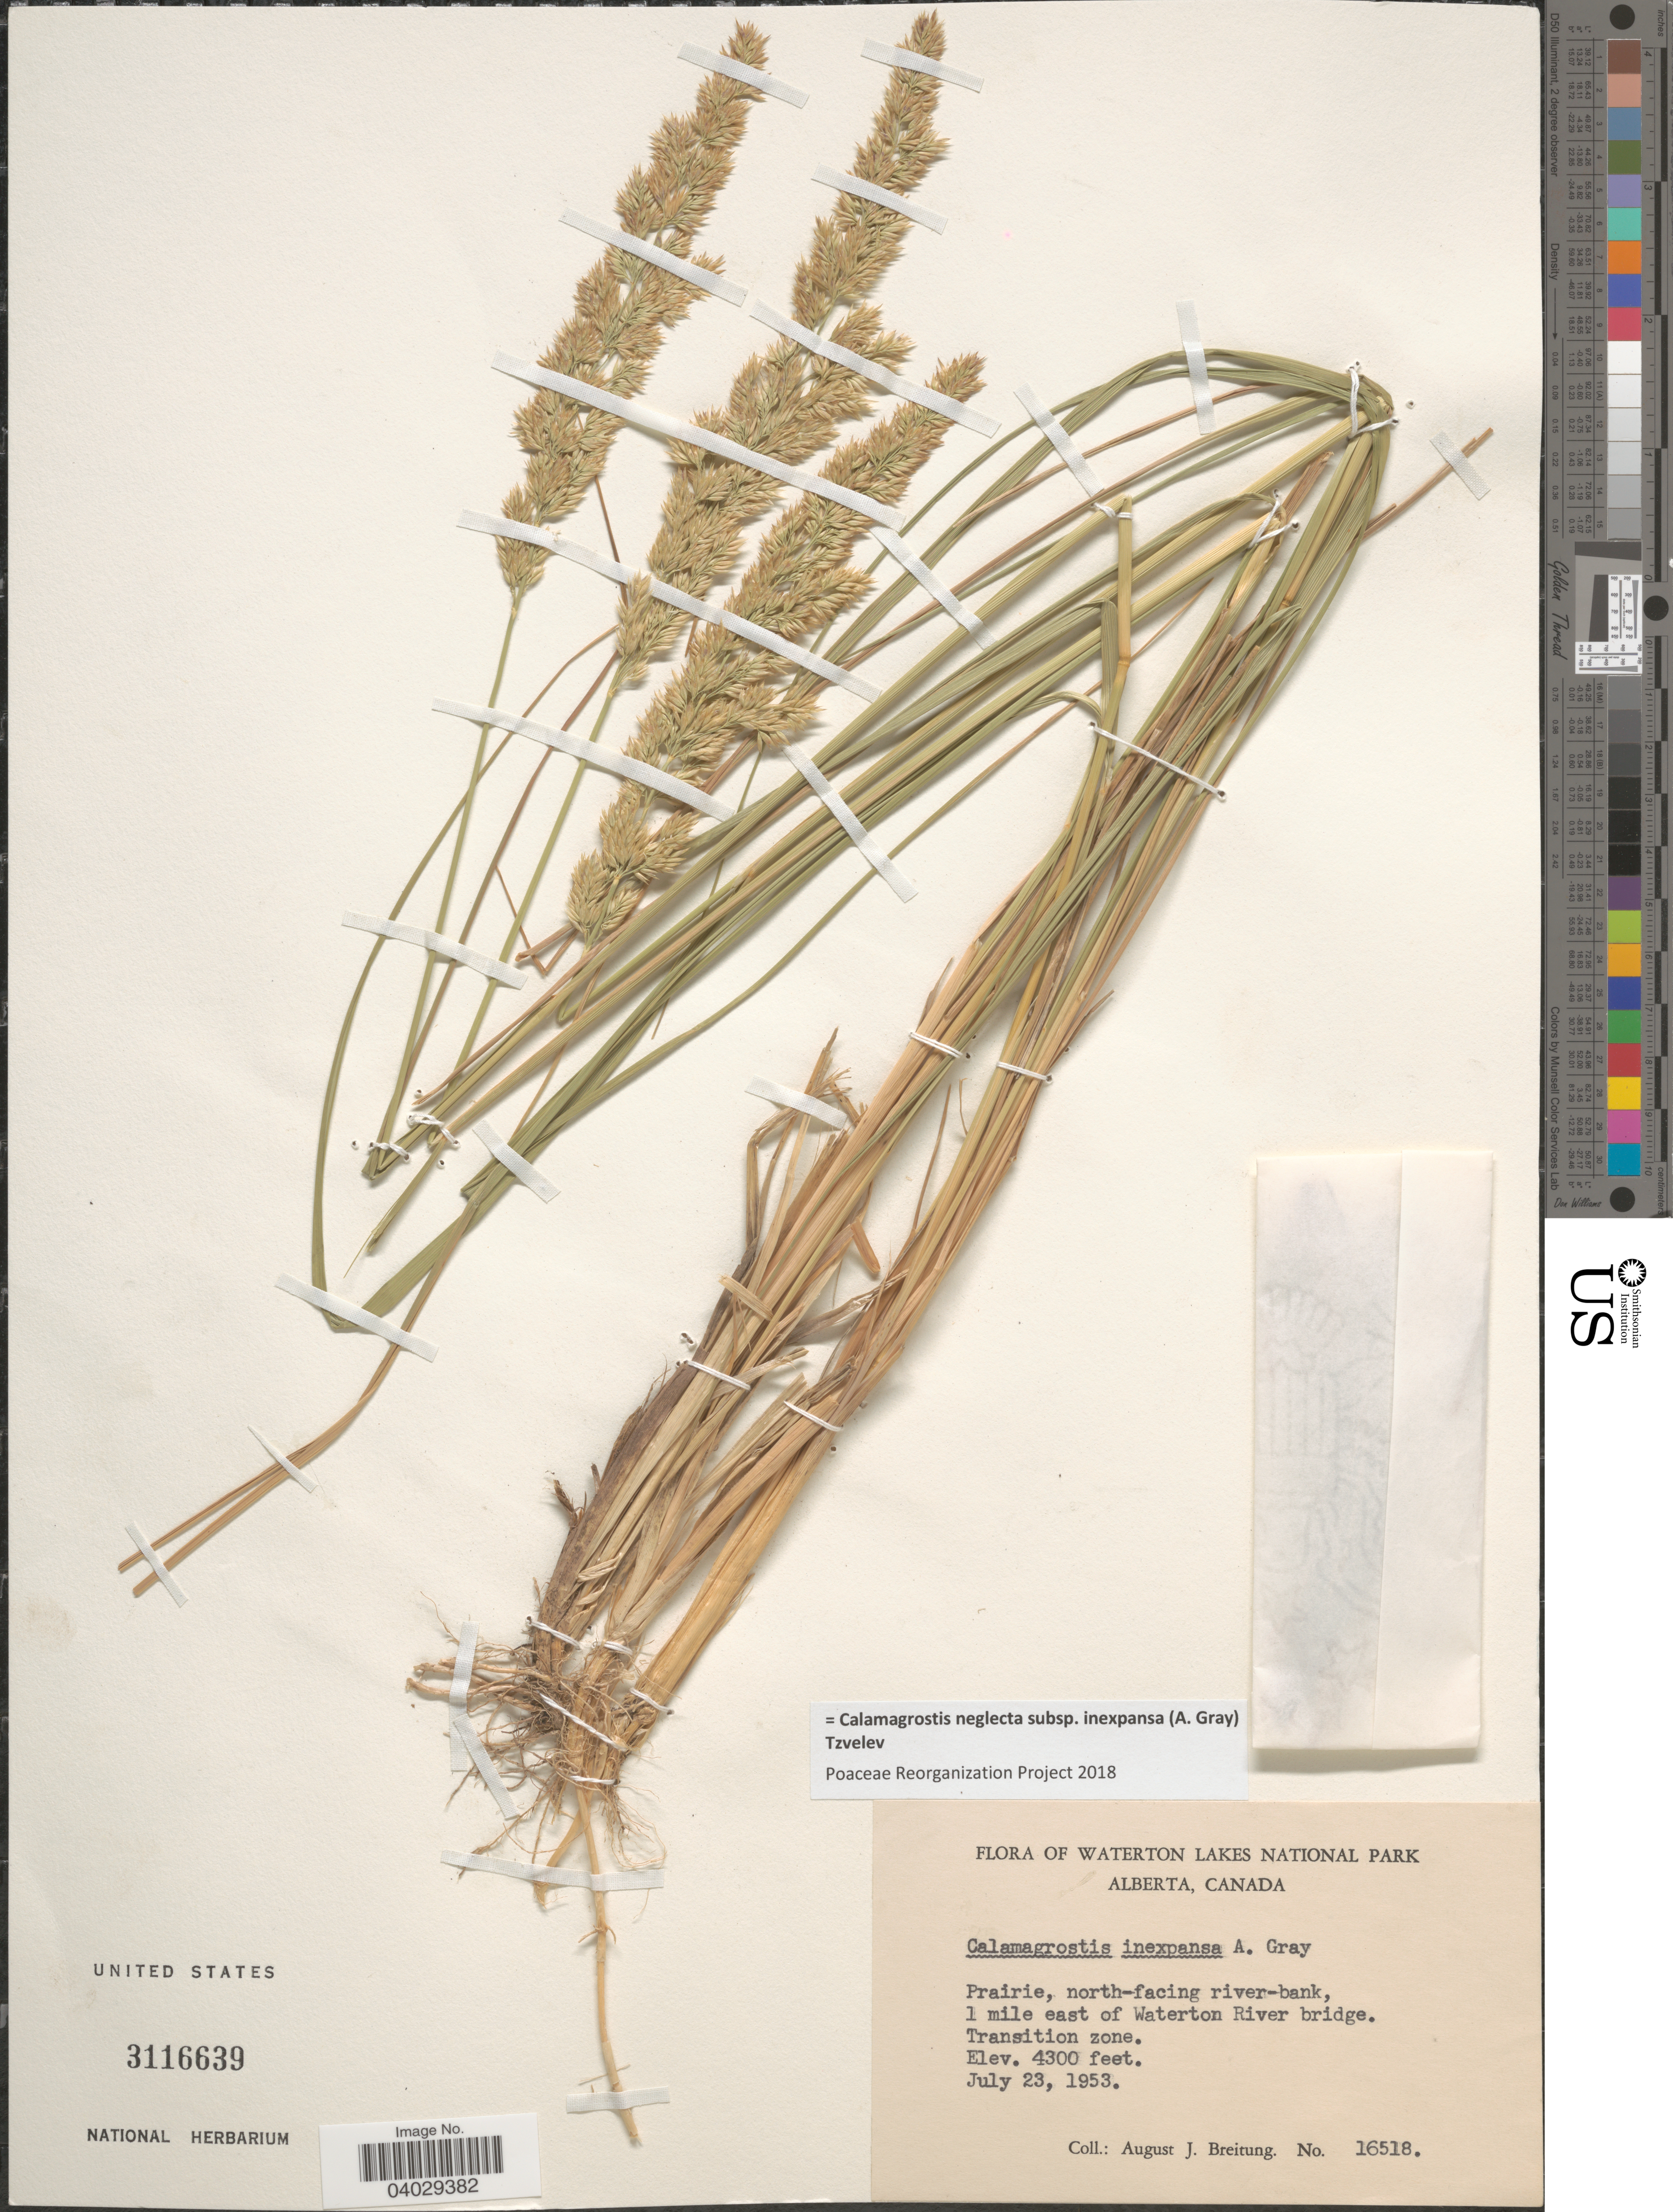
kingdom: Plantae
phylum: Tracheophyta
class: Liliopsida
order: Poales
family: Poaceae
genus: Calamagrostis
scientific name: Calamagrostis neglecta subsp. inexpansa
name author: (A. Gray) Tzvelev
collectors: A. Breitung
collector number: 16518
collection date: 1953-07-23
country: Canada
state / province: Alberta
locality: Waterton Lakes National Park. Prairie, north-facing river-bank, 1 mile east of Waterton River bridge. Transition zone.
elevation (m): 1311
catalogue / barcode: US 3116639